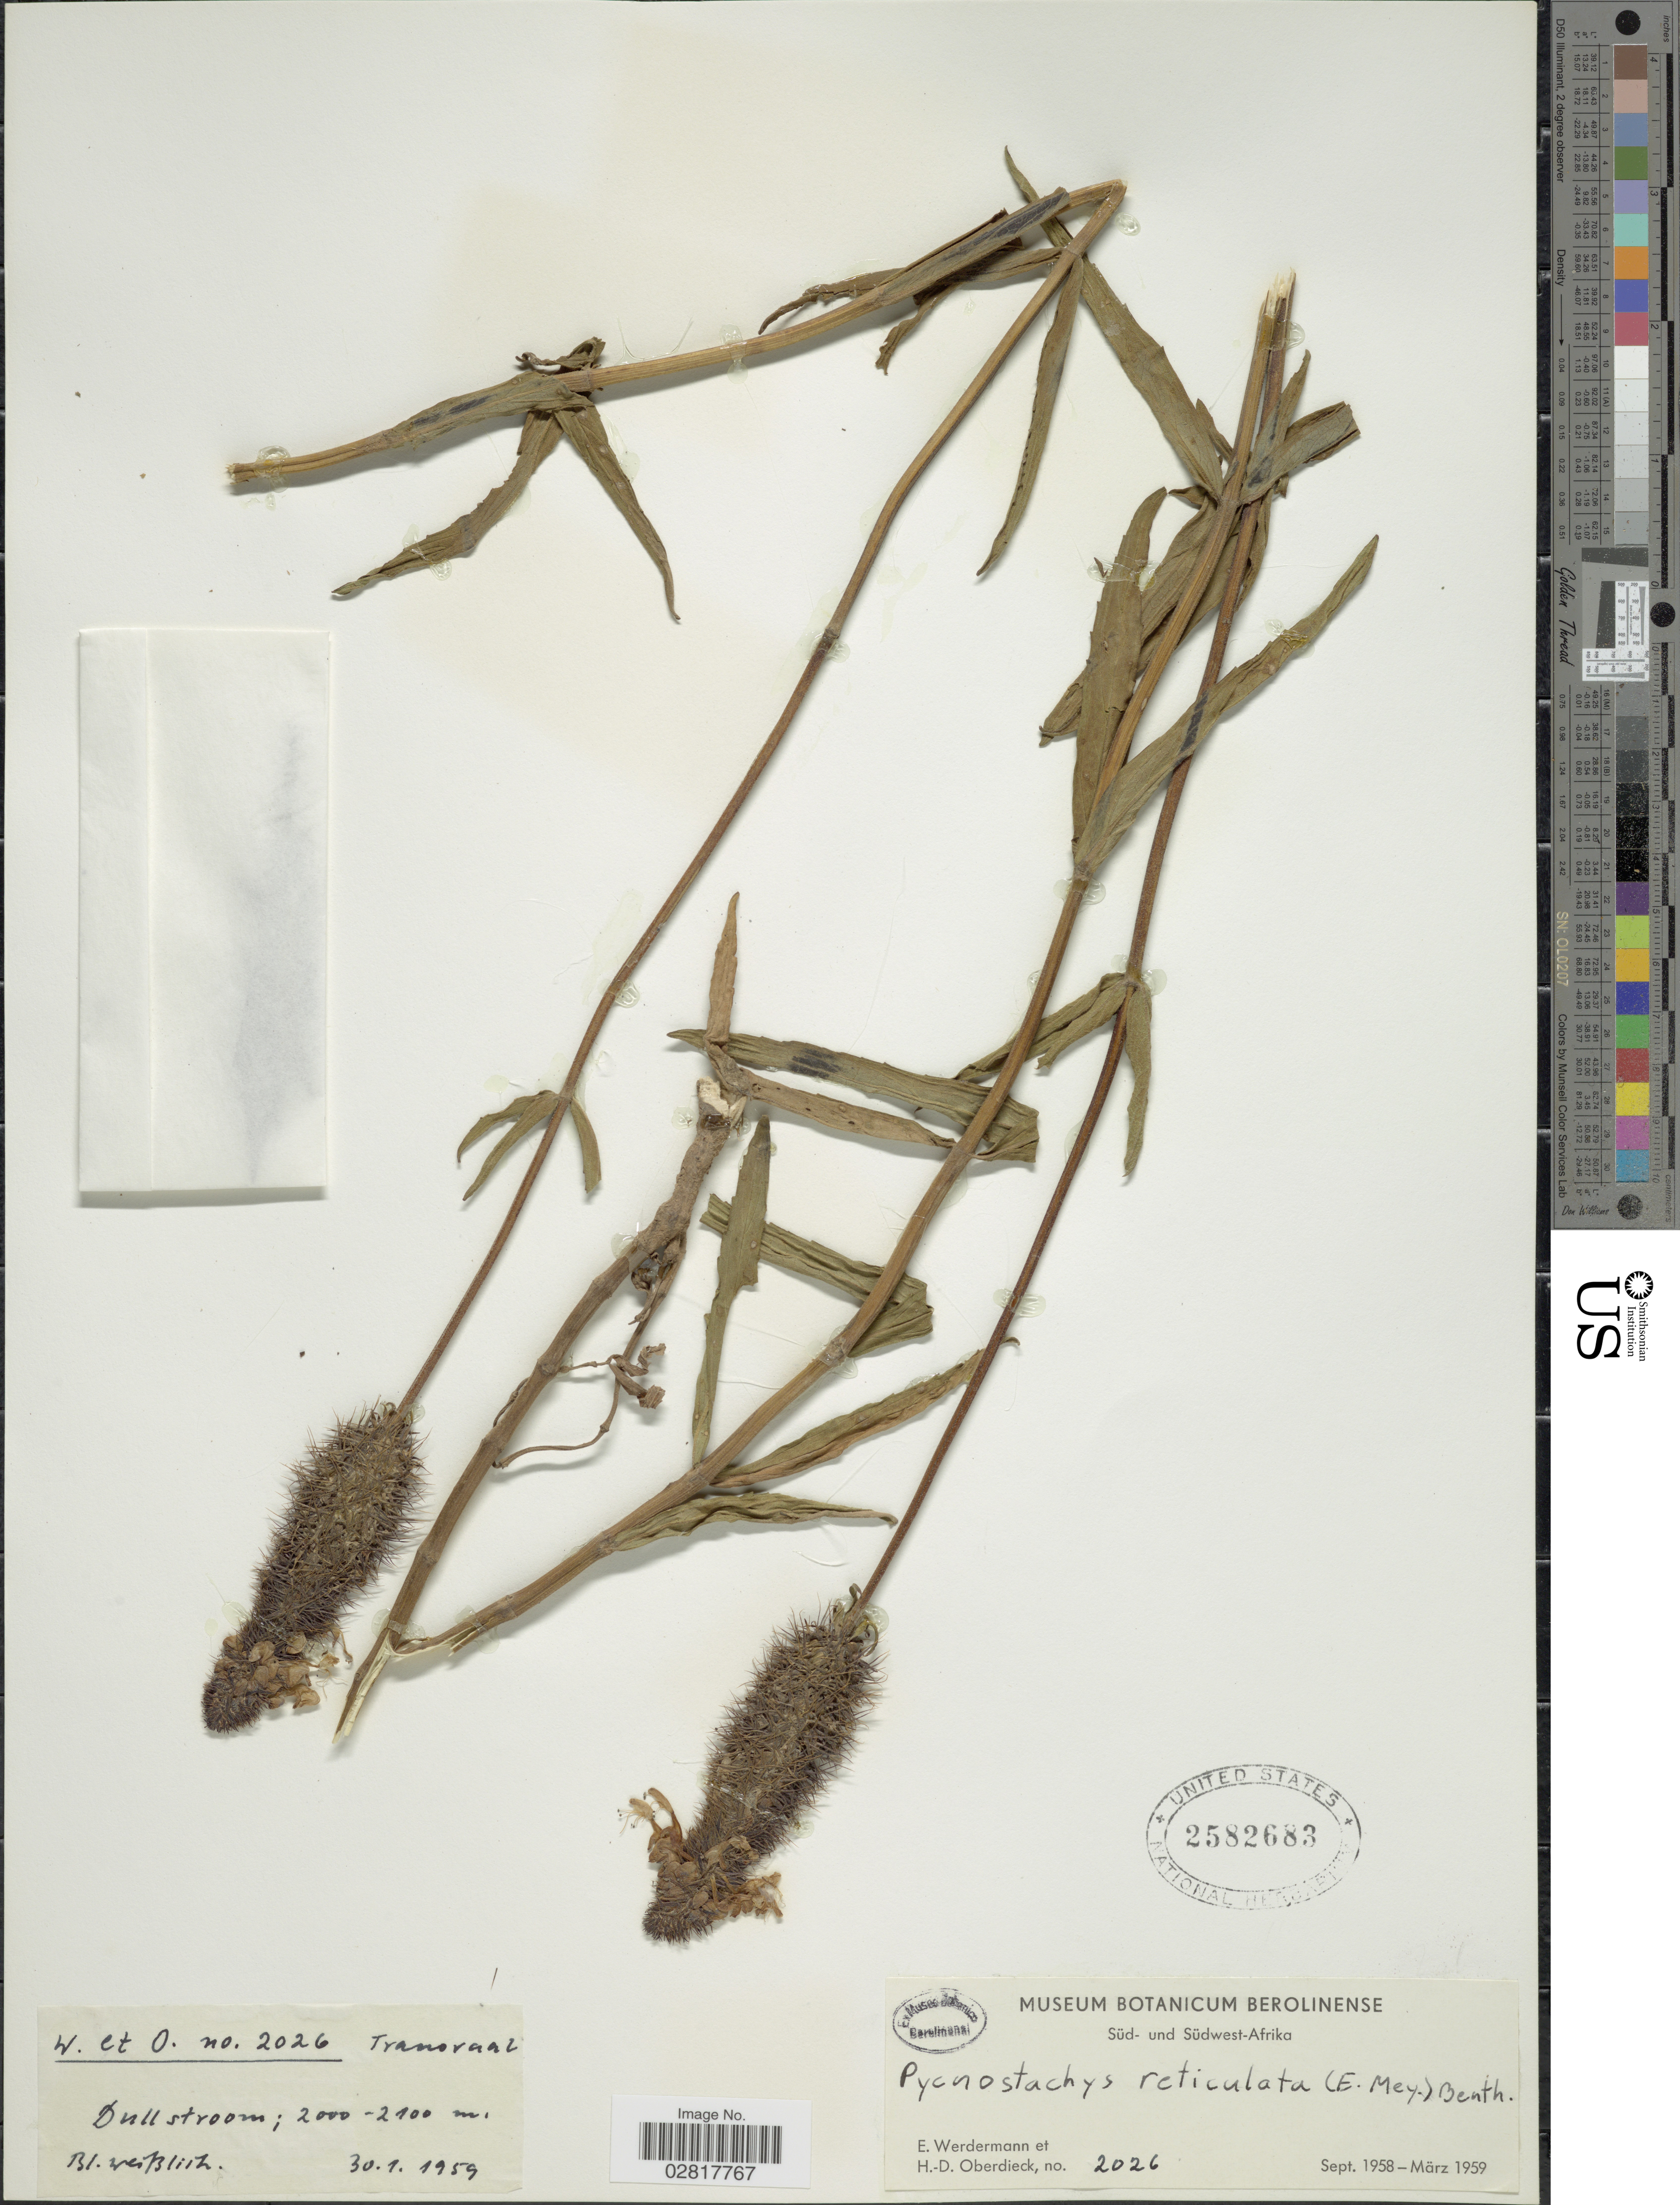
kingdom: Plantae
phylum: Tracheophyta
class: Magnoliopsida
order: Lamiales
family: Lamiaceae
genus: Pycnostachys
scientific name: Pycnostachys reticulata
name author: (E. Mey.) Benth.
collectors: E. Werdermann & H. Oberdieck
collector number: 2026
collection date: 1959-01-30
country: South Africa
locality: Süd-und Südwest-Afrika [unsure placement], Transvaal. Dullstroom.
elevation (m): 2000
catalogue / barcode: US 2582683